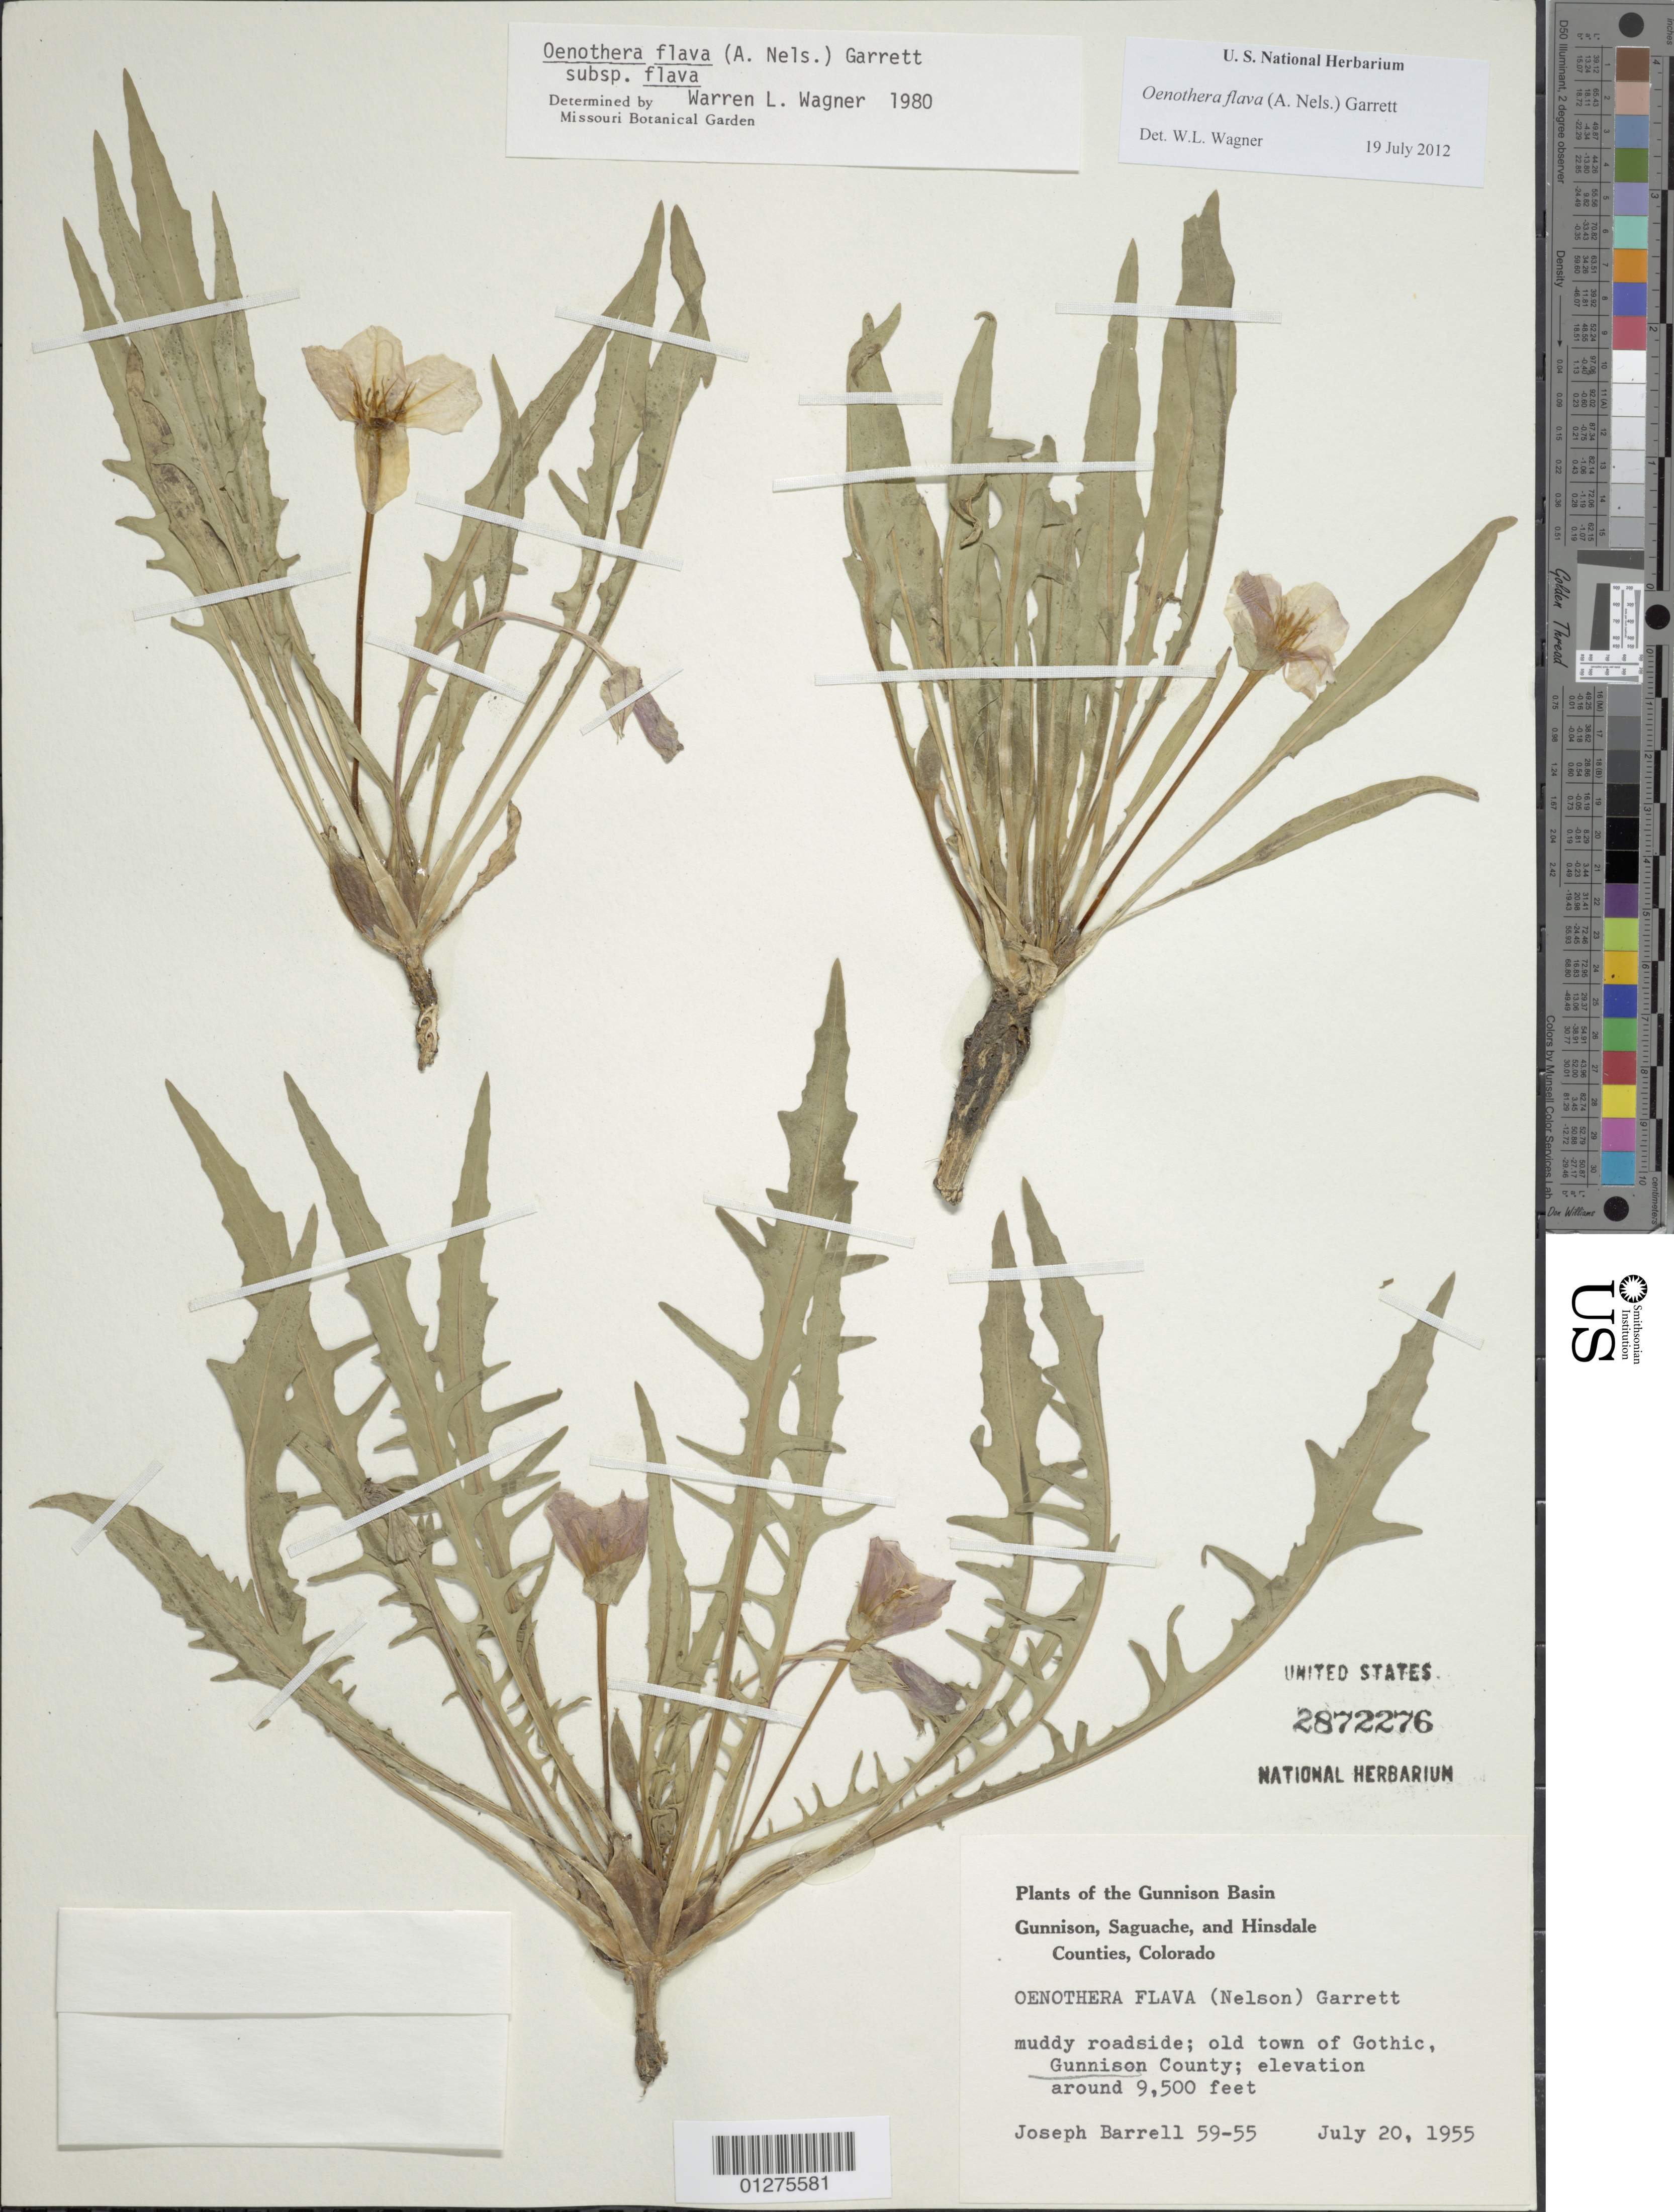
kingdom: Plantae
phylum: Tracheophyta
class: Magnoliopsida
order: Myrtales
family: Onagraceae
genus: Oenothera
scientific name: Oenothera flava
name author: (A. Nelson) Garrett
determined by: Wagner, W. L., (BOT), Smithsonian Institution - National Museum of Natural History (UNITED STATES)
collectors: J. Barrell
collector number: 59-55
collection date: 1955-07-20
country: United States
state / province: Colorado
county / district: Gunnison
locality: Old town of Gothic.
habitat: Muddy roadside.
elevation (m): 2896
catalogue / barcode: US 2872276